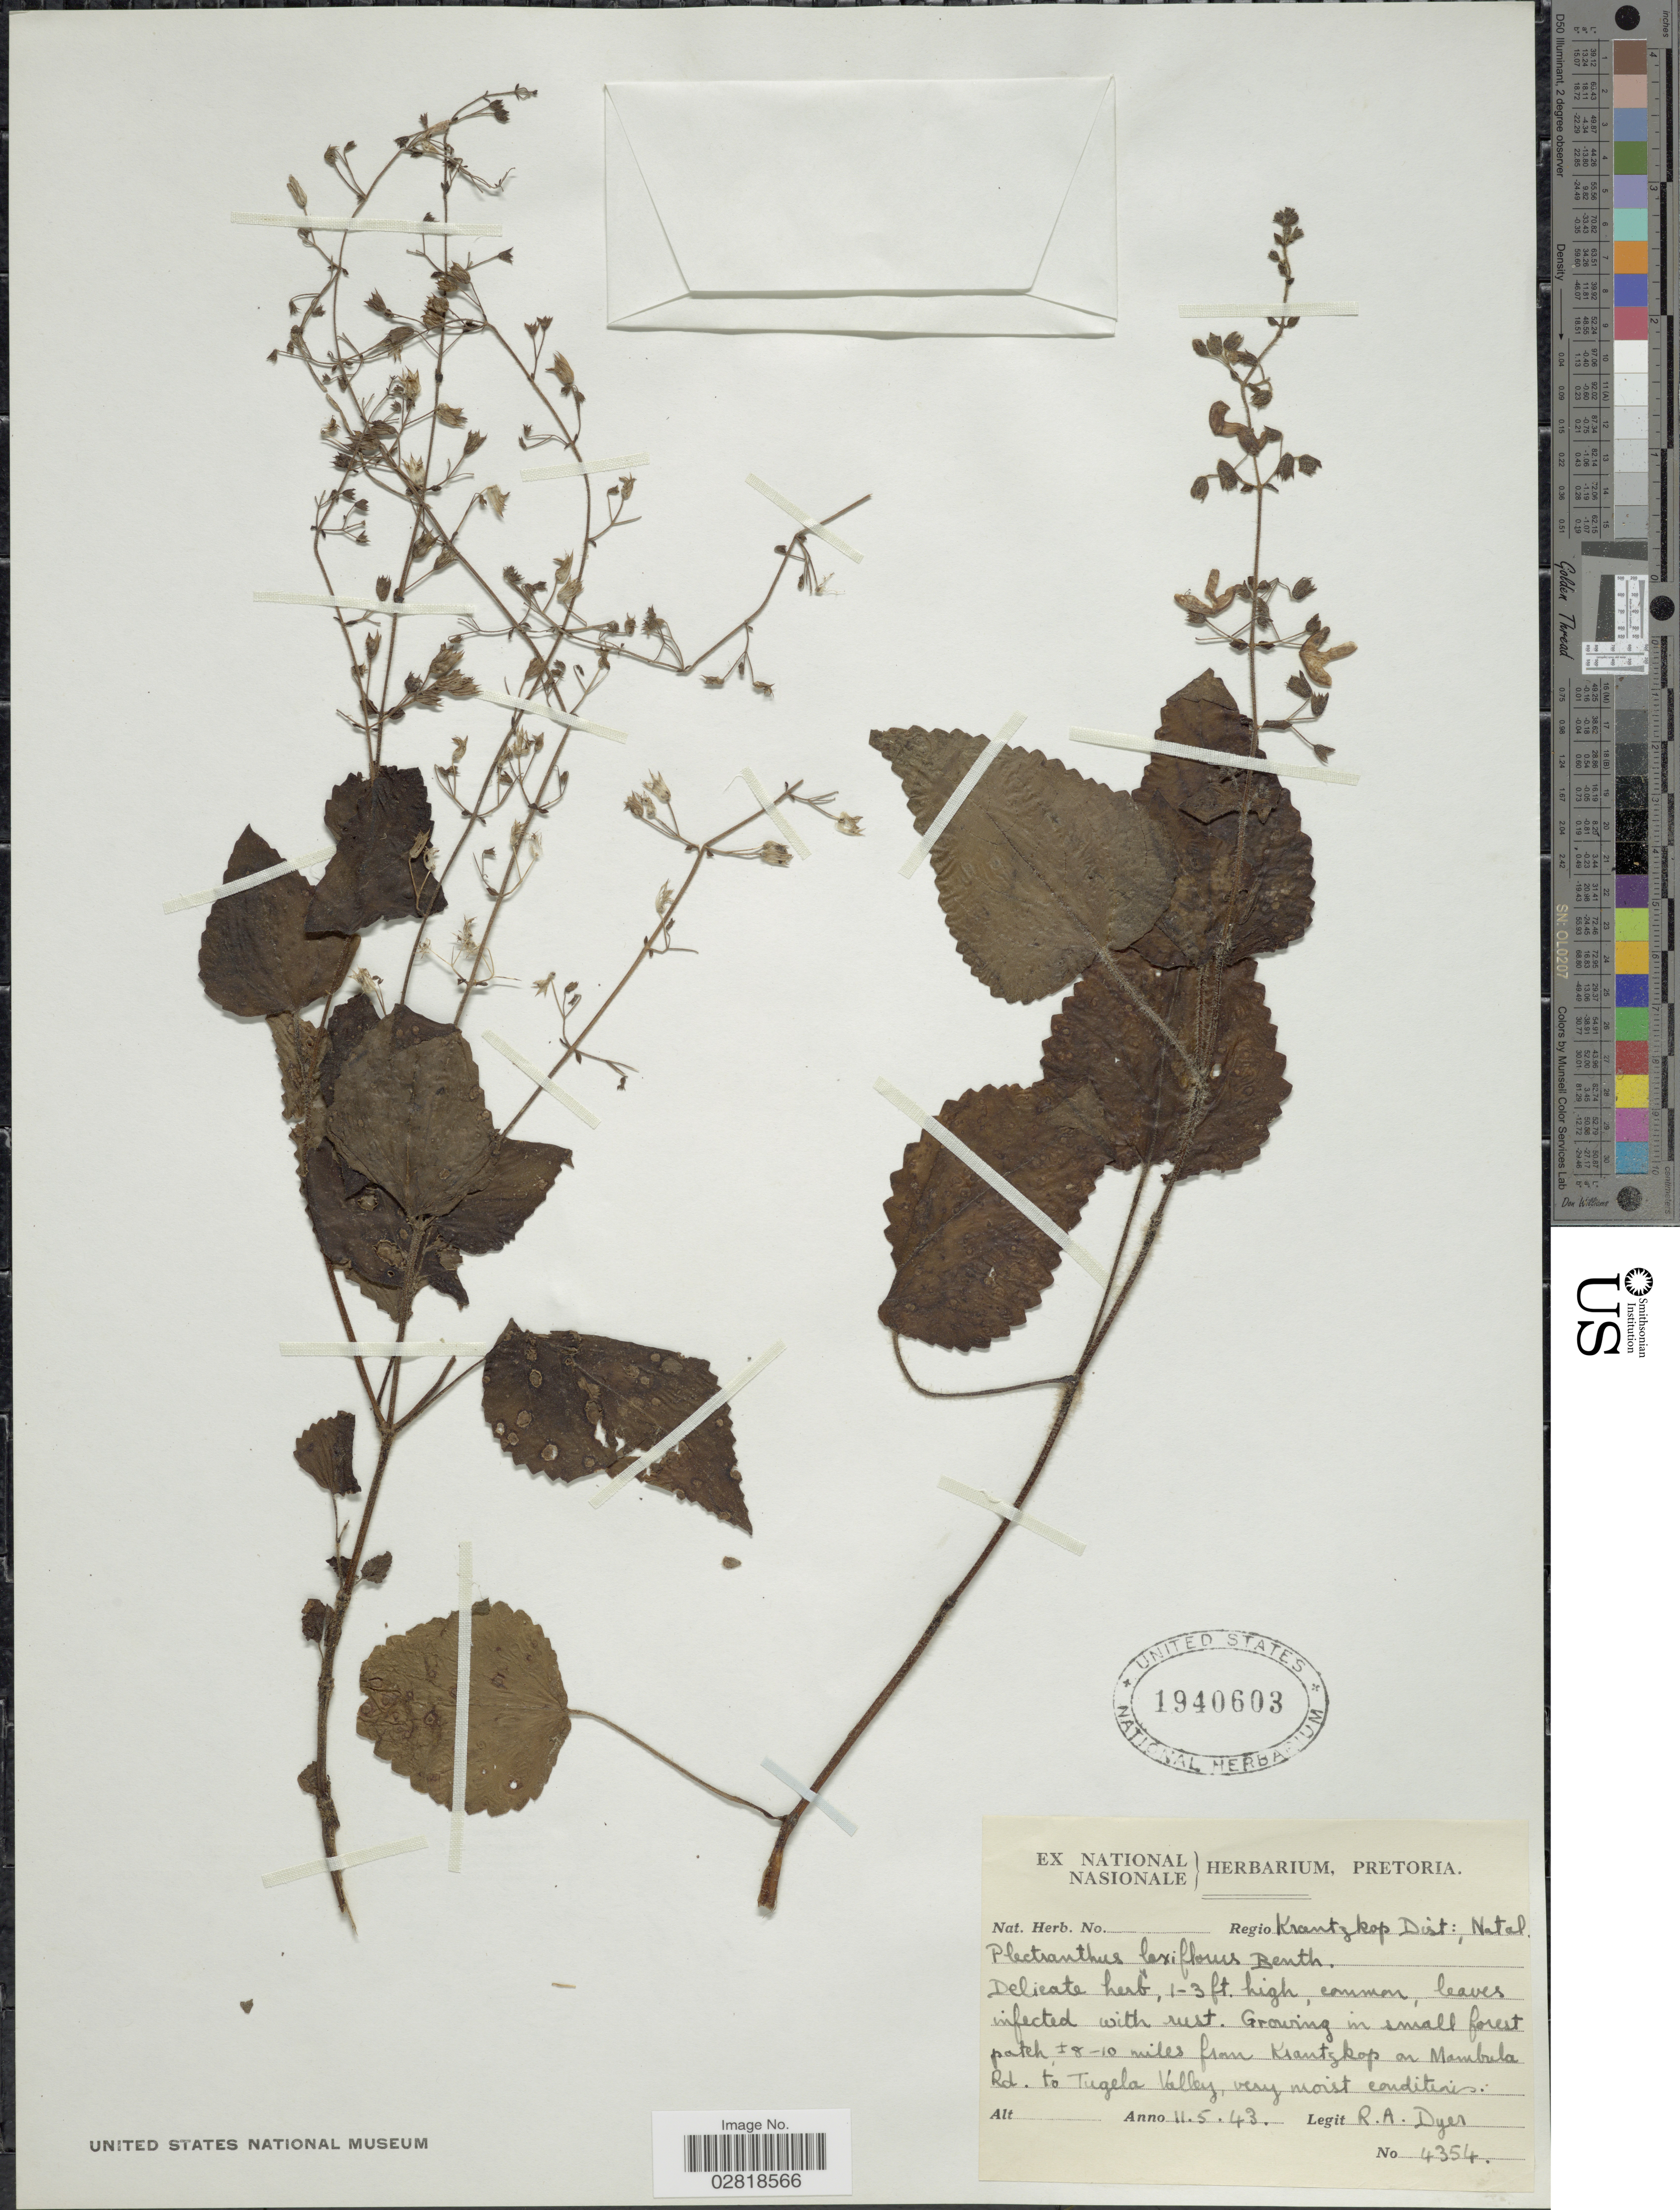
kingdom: Plantae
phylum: Tracheophyta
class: Magnoliopsida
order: Lamiales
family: Lamiaceae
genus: Plectranthus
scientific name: Plectranthus laxiflorus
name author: Benth.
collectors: R. A. Dyer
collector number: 4354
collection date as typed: Transcribed d/m/y: 11/5/43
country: South Africa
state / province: KwaZulu-Natal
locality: Regio Krantzkop Dist.: Natal. Growing in small forest patch ± 8-10 miles from Krantzkop on Mambula Rd. to Tugela Valley.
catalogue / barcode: US 1940603